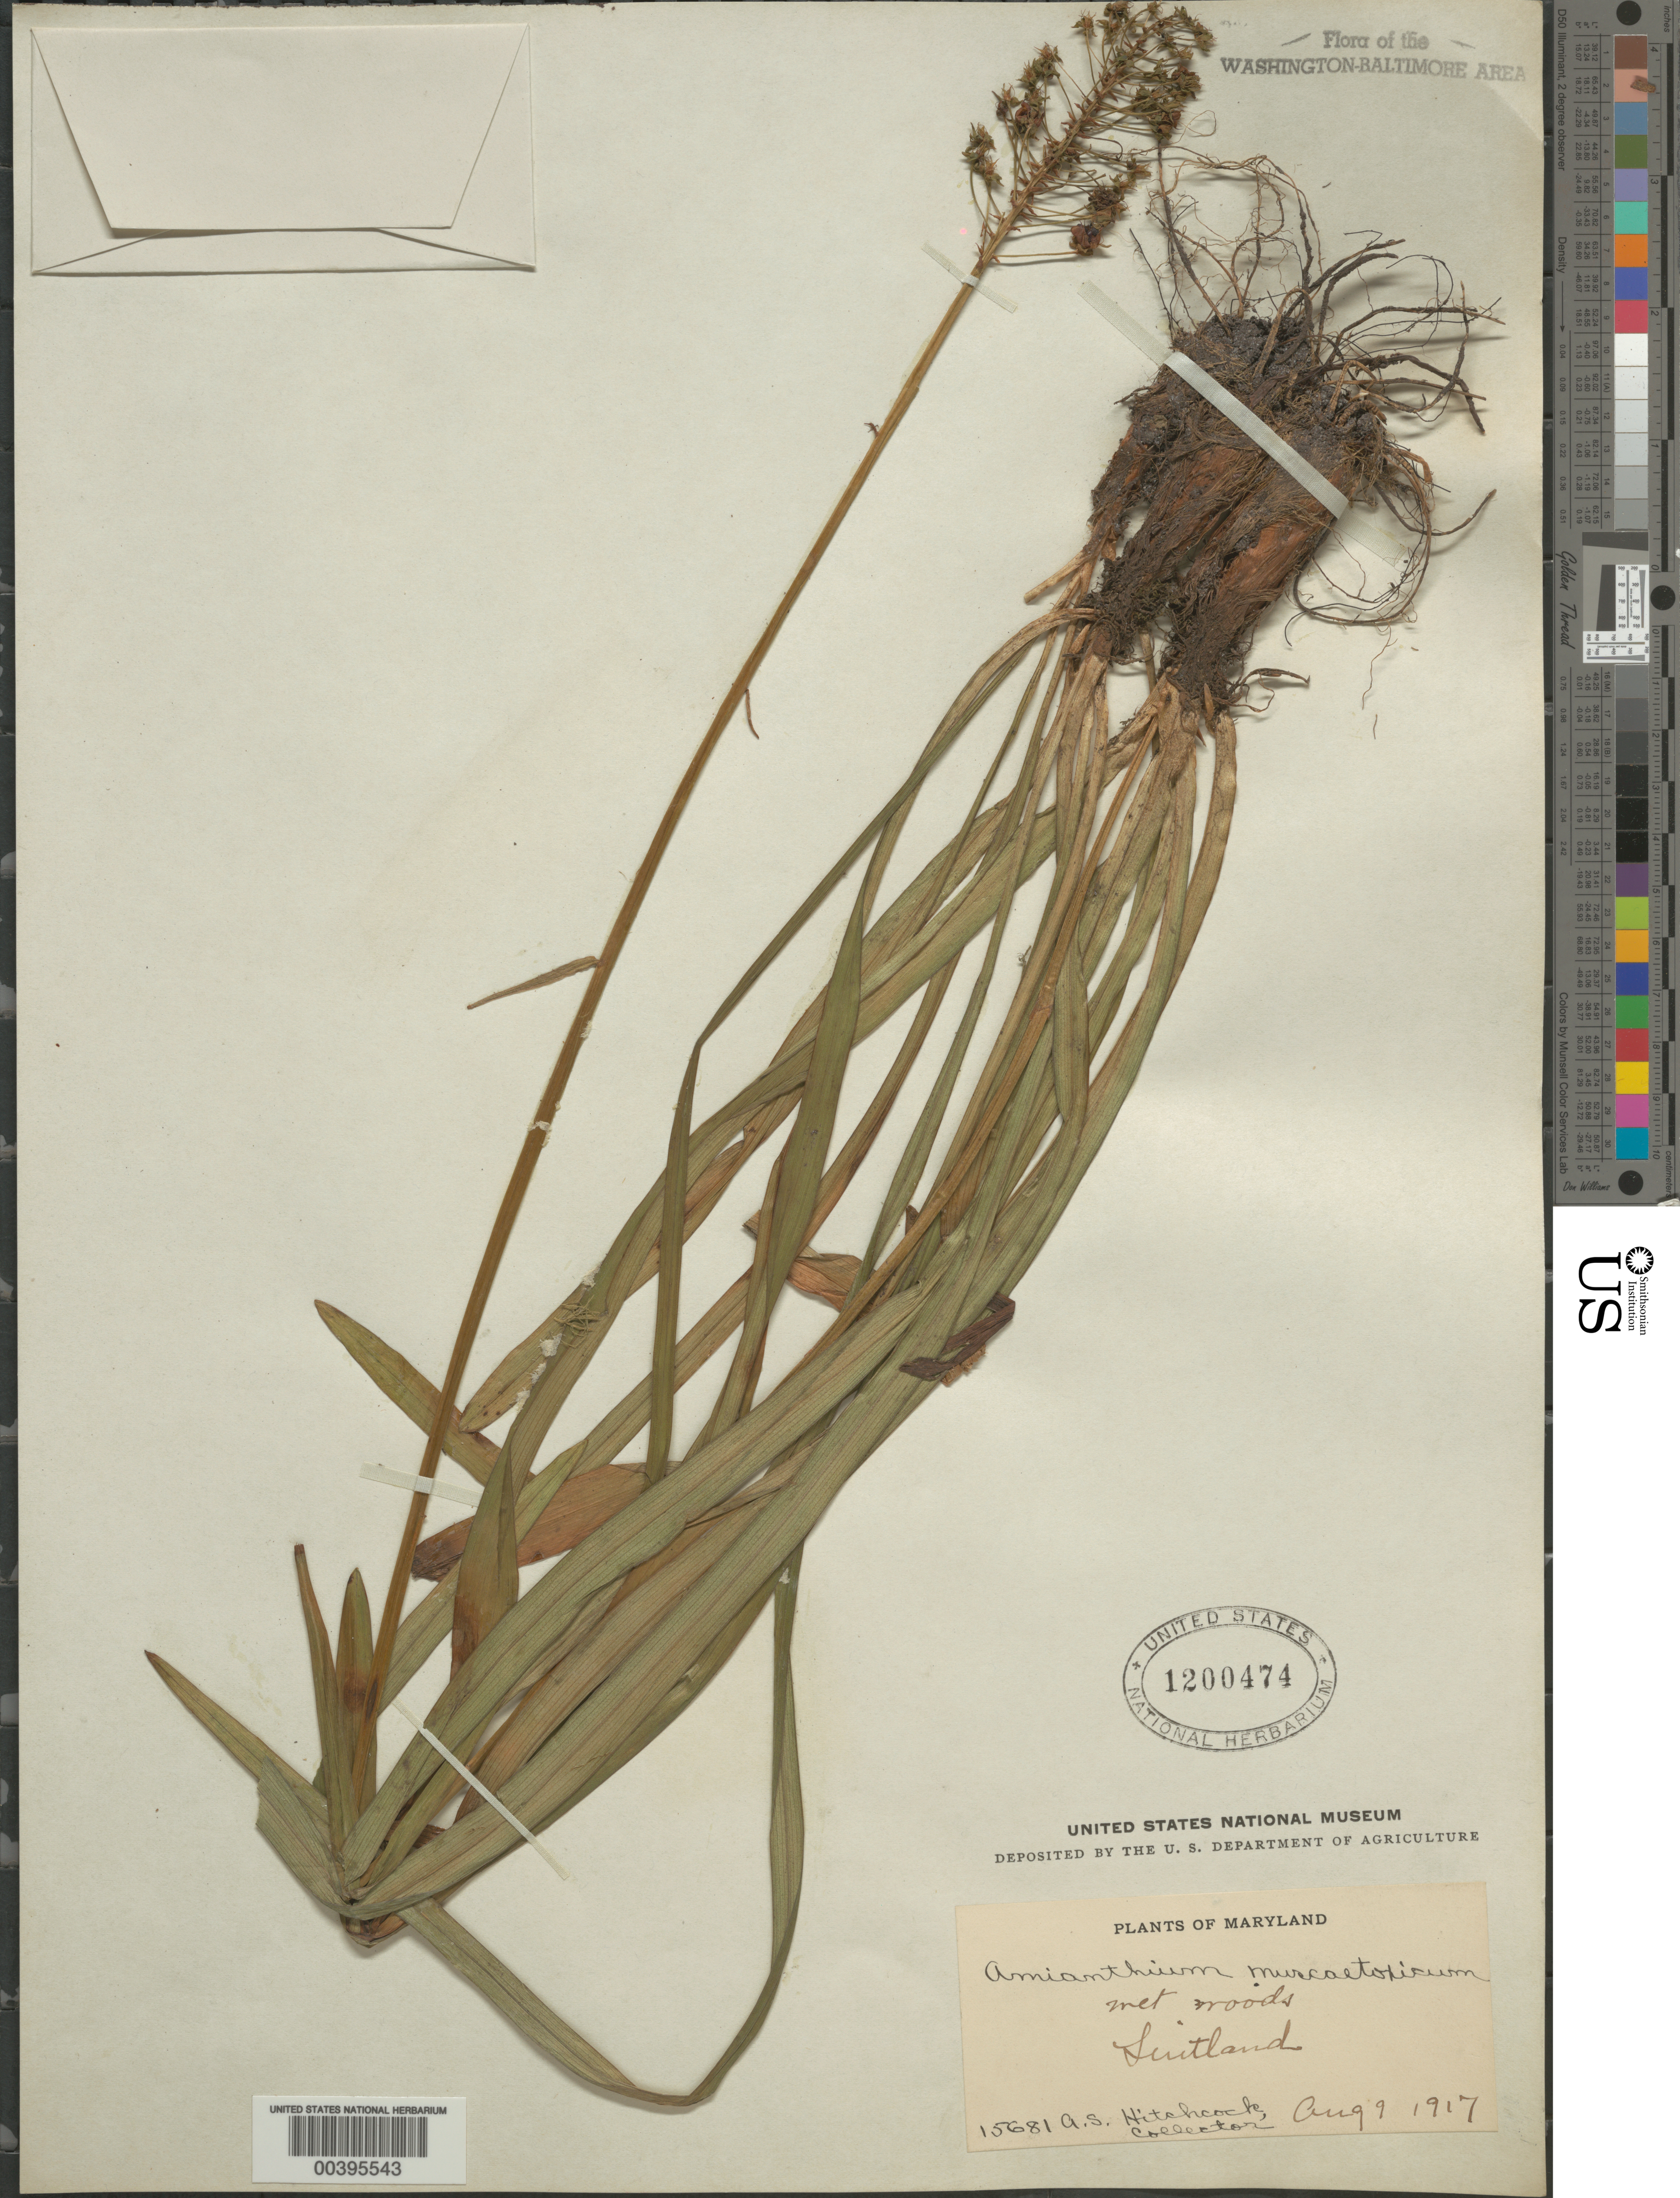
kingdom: Plantae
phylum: Tracheophyta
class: Liliopsida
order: Liliales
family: Melanthiaceae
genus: Amianthium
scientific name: Amianthium muscitoxicum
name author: (Walter) A. Gray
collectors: A. S. Hitchcock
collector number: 15681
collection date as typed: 09 Aug 1917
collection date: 1917-08-09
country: United States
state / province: Maryland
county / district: Prince George's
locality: Suitland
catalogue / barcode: US 1200474